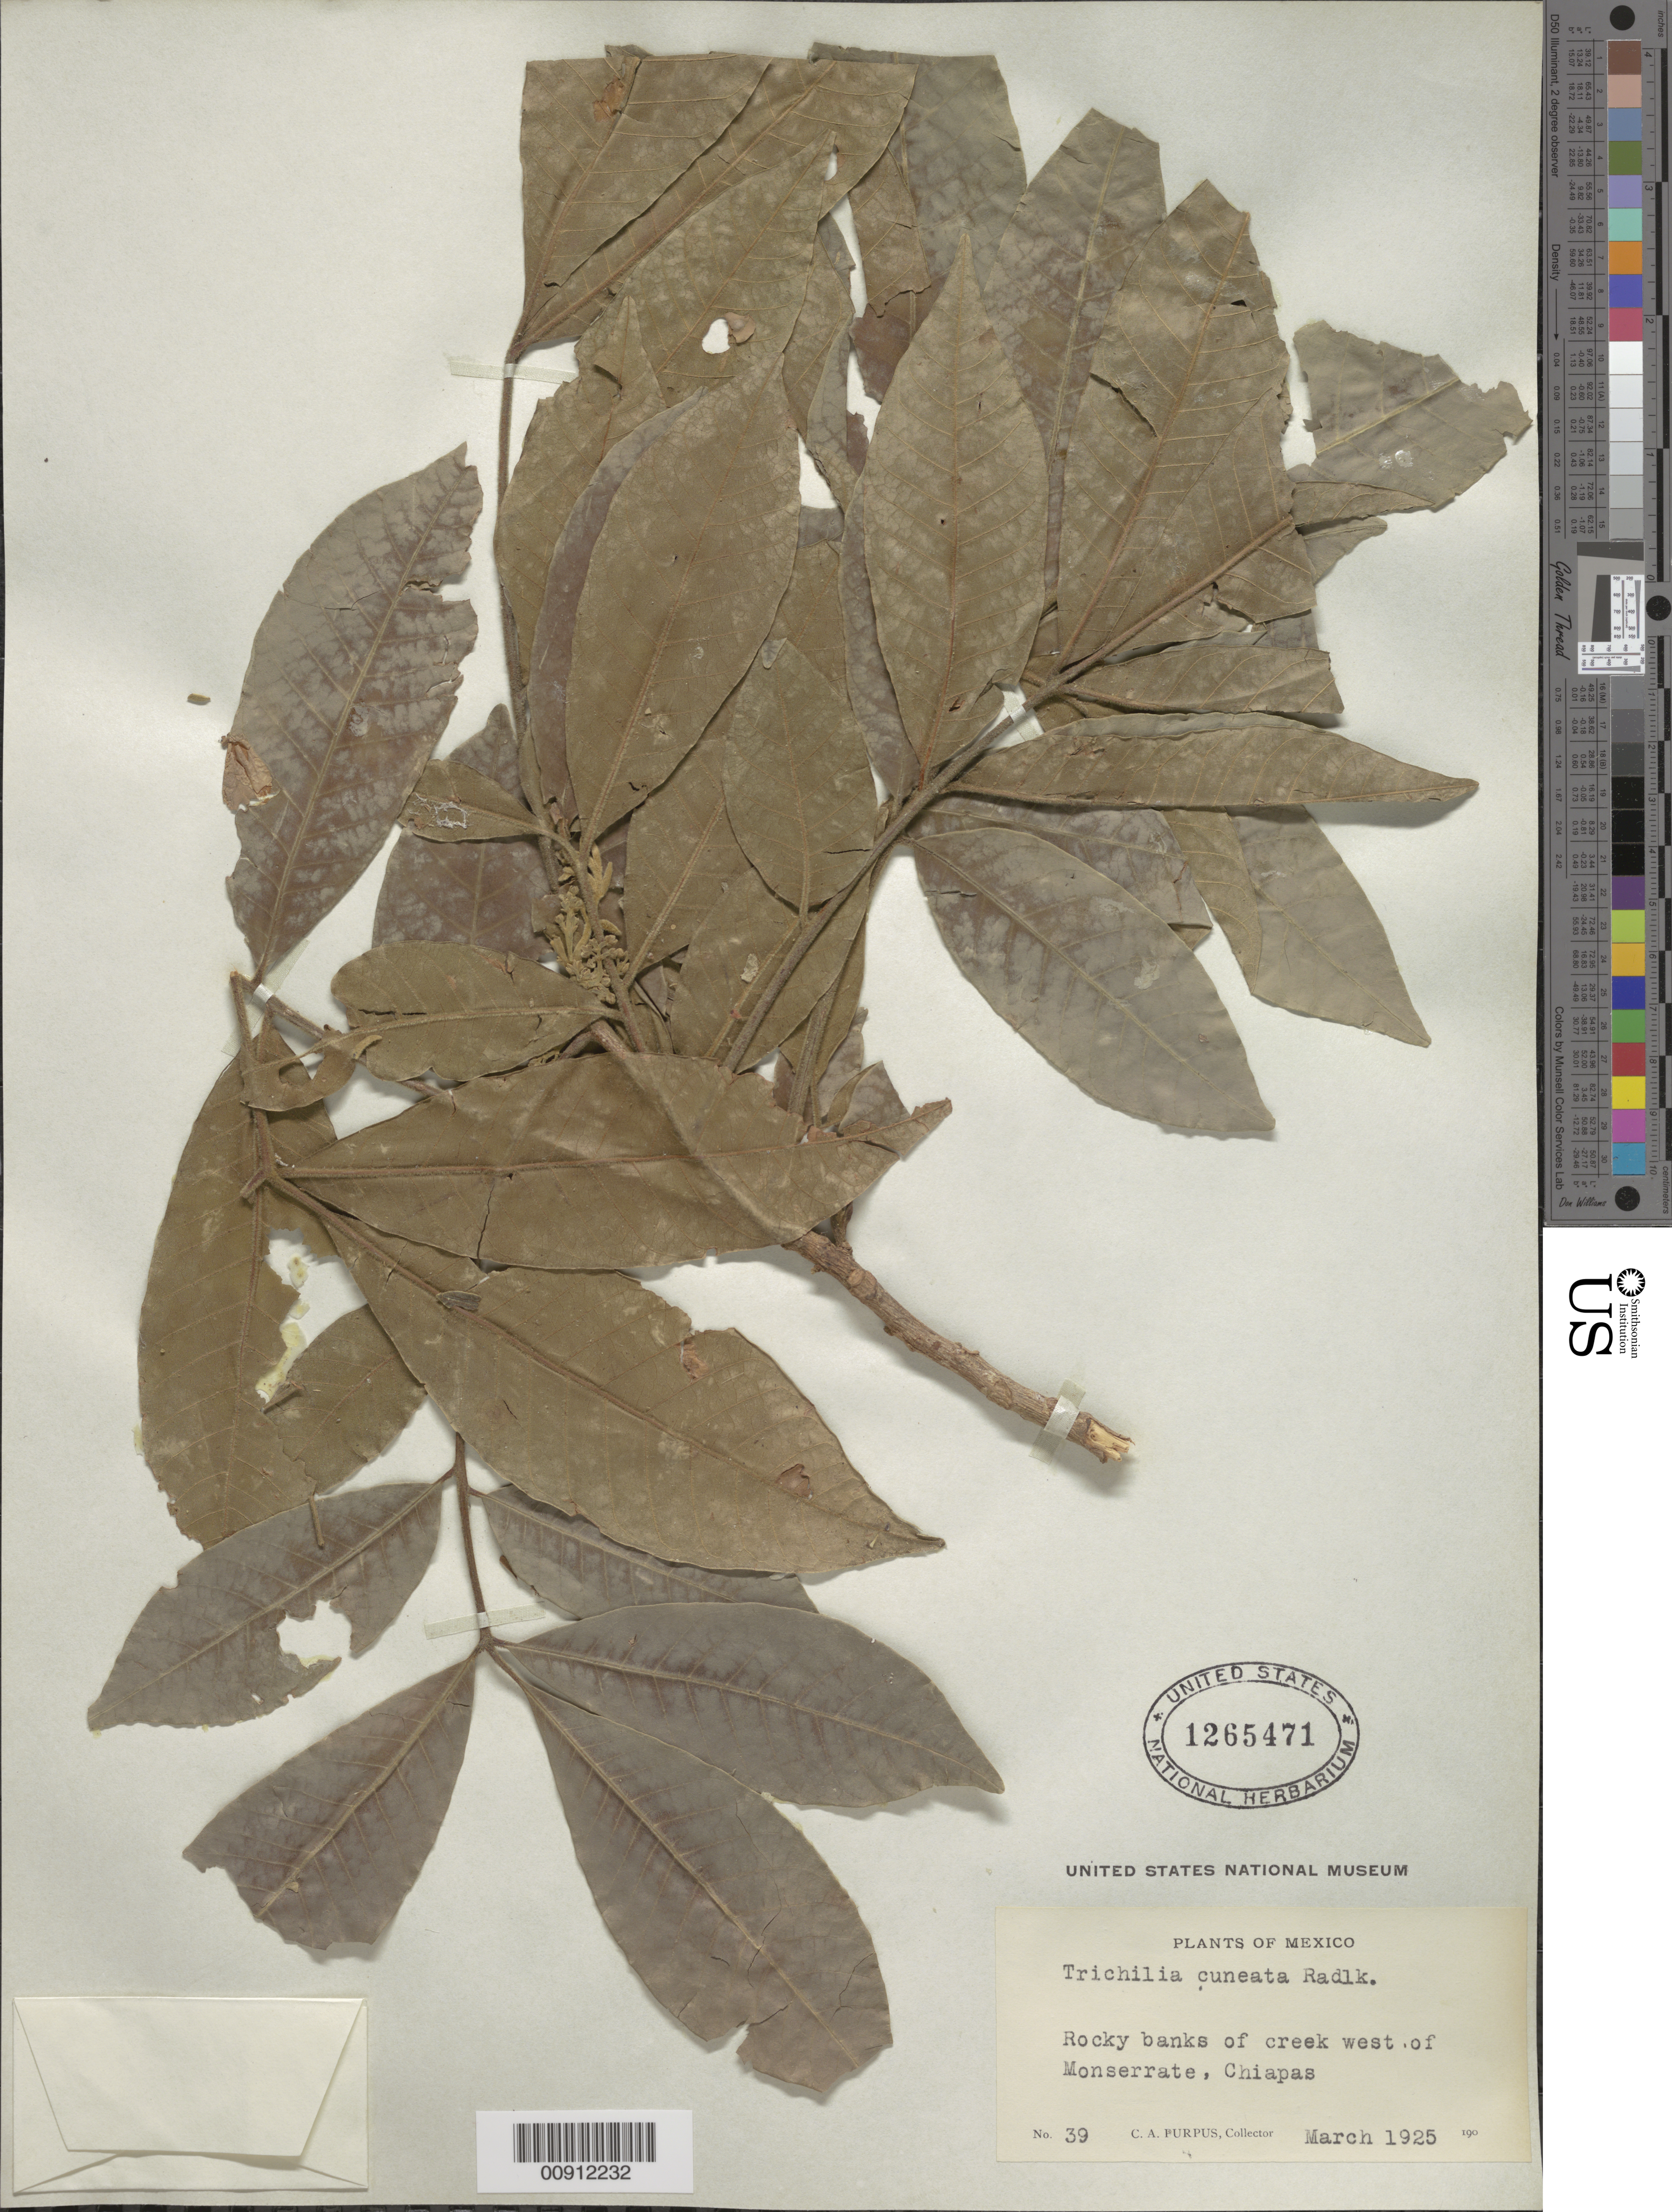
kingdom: Plantae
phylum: Tracheophyta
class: Magnoliopsida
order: Sapindales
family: Meliaceae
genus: Trichilia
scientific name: Trichilia cuneata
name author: Radlk.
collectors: C. A. Purpus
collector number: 39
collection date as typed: Mar 1925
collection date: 1925-03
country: Mexico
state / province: Chiapas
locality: Rocky banks of creek W of Monserrate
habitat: Rocky banks of creek.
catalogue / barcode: US 1265471